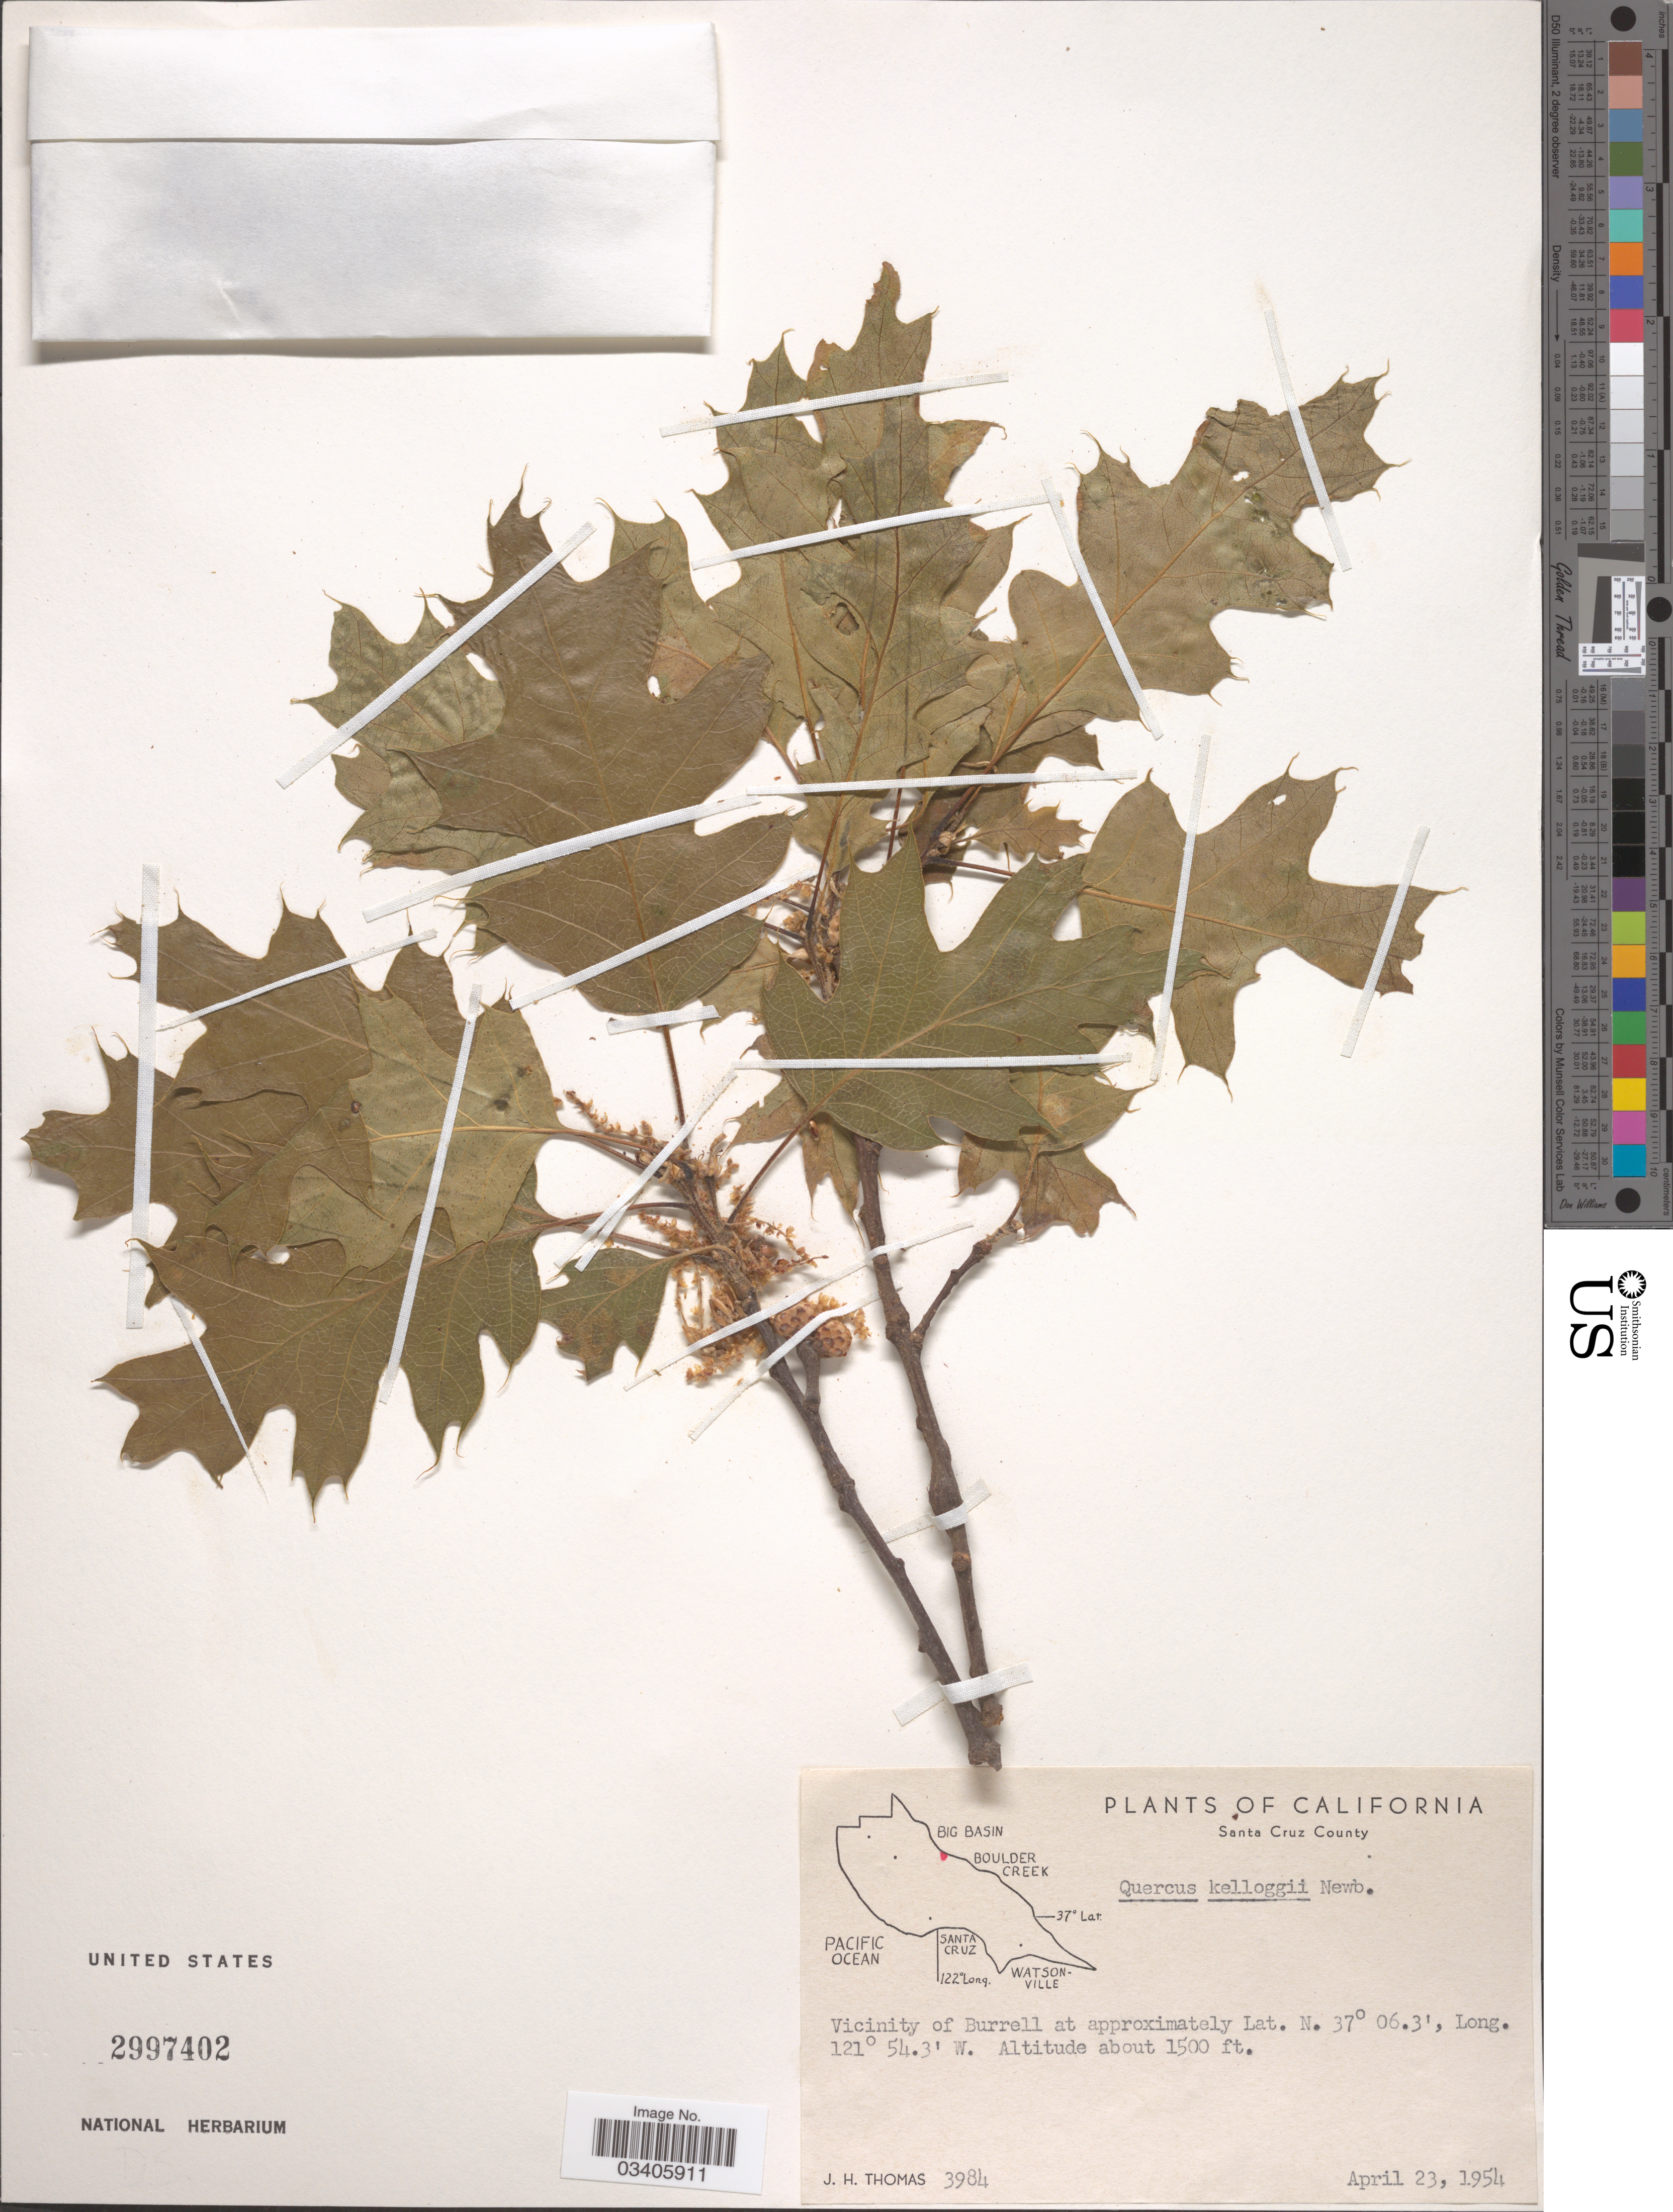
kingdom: Plantae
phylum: Tracheophyta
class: Magnoliopsida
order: Fagales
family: Fagaceae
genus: Quercus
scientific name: Quercus kelloggii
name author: Newb.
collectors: J. H. Thomas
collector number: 3984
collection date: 1954-04-23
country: United States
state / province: California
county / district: Santa Cruz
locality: Santa Cruz County. Vicinity of Burrell.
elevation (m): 457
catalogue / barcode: US 2997402